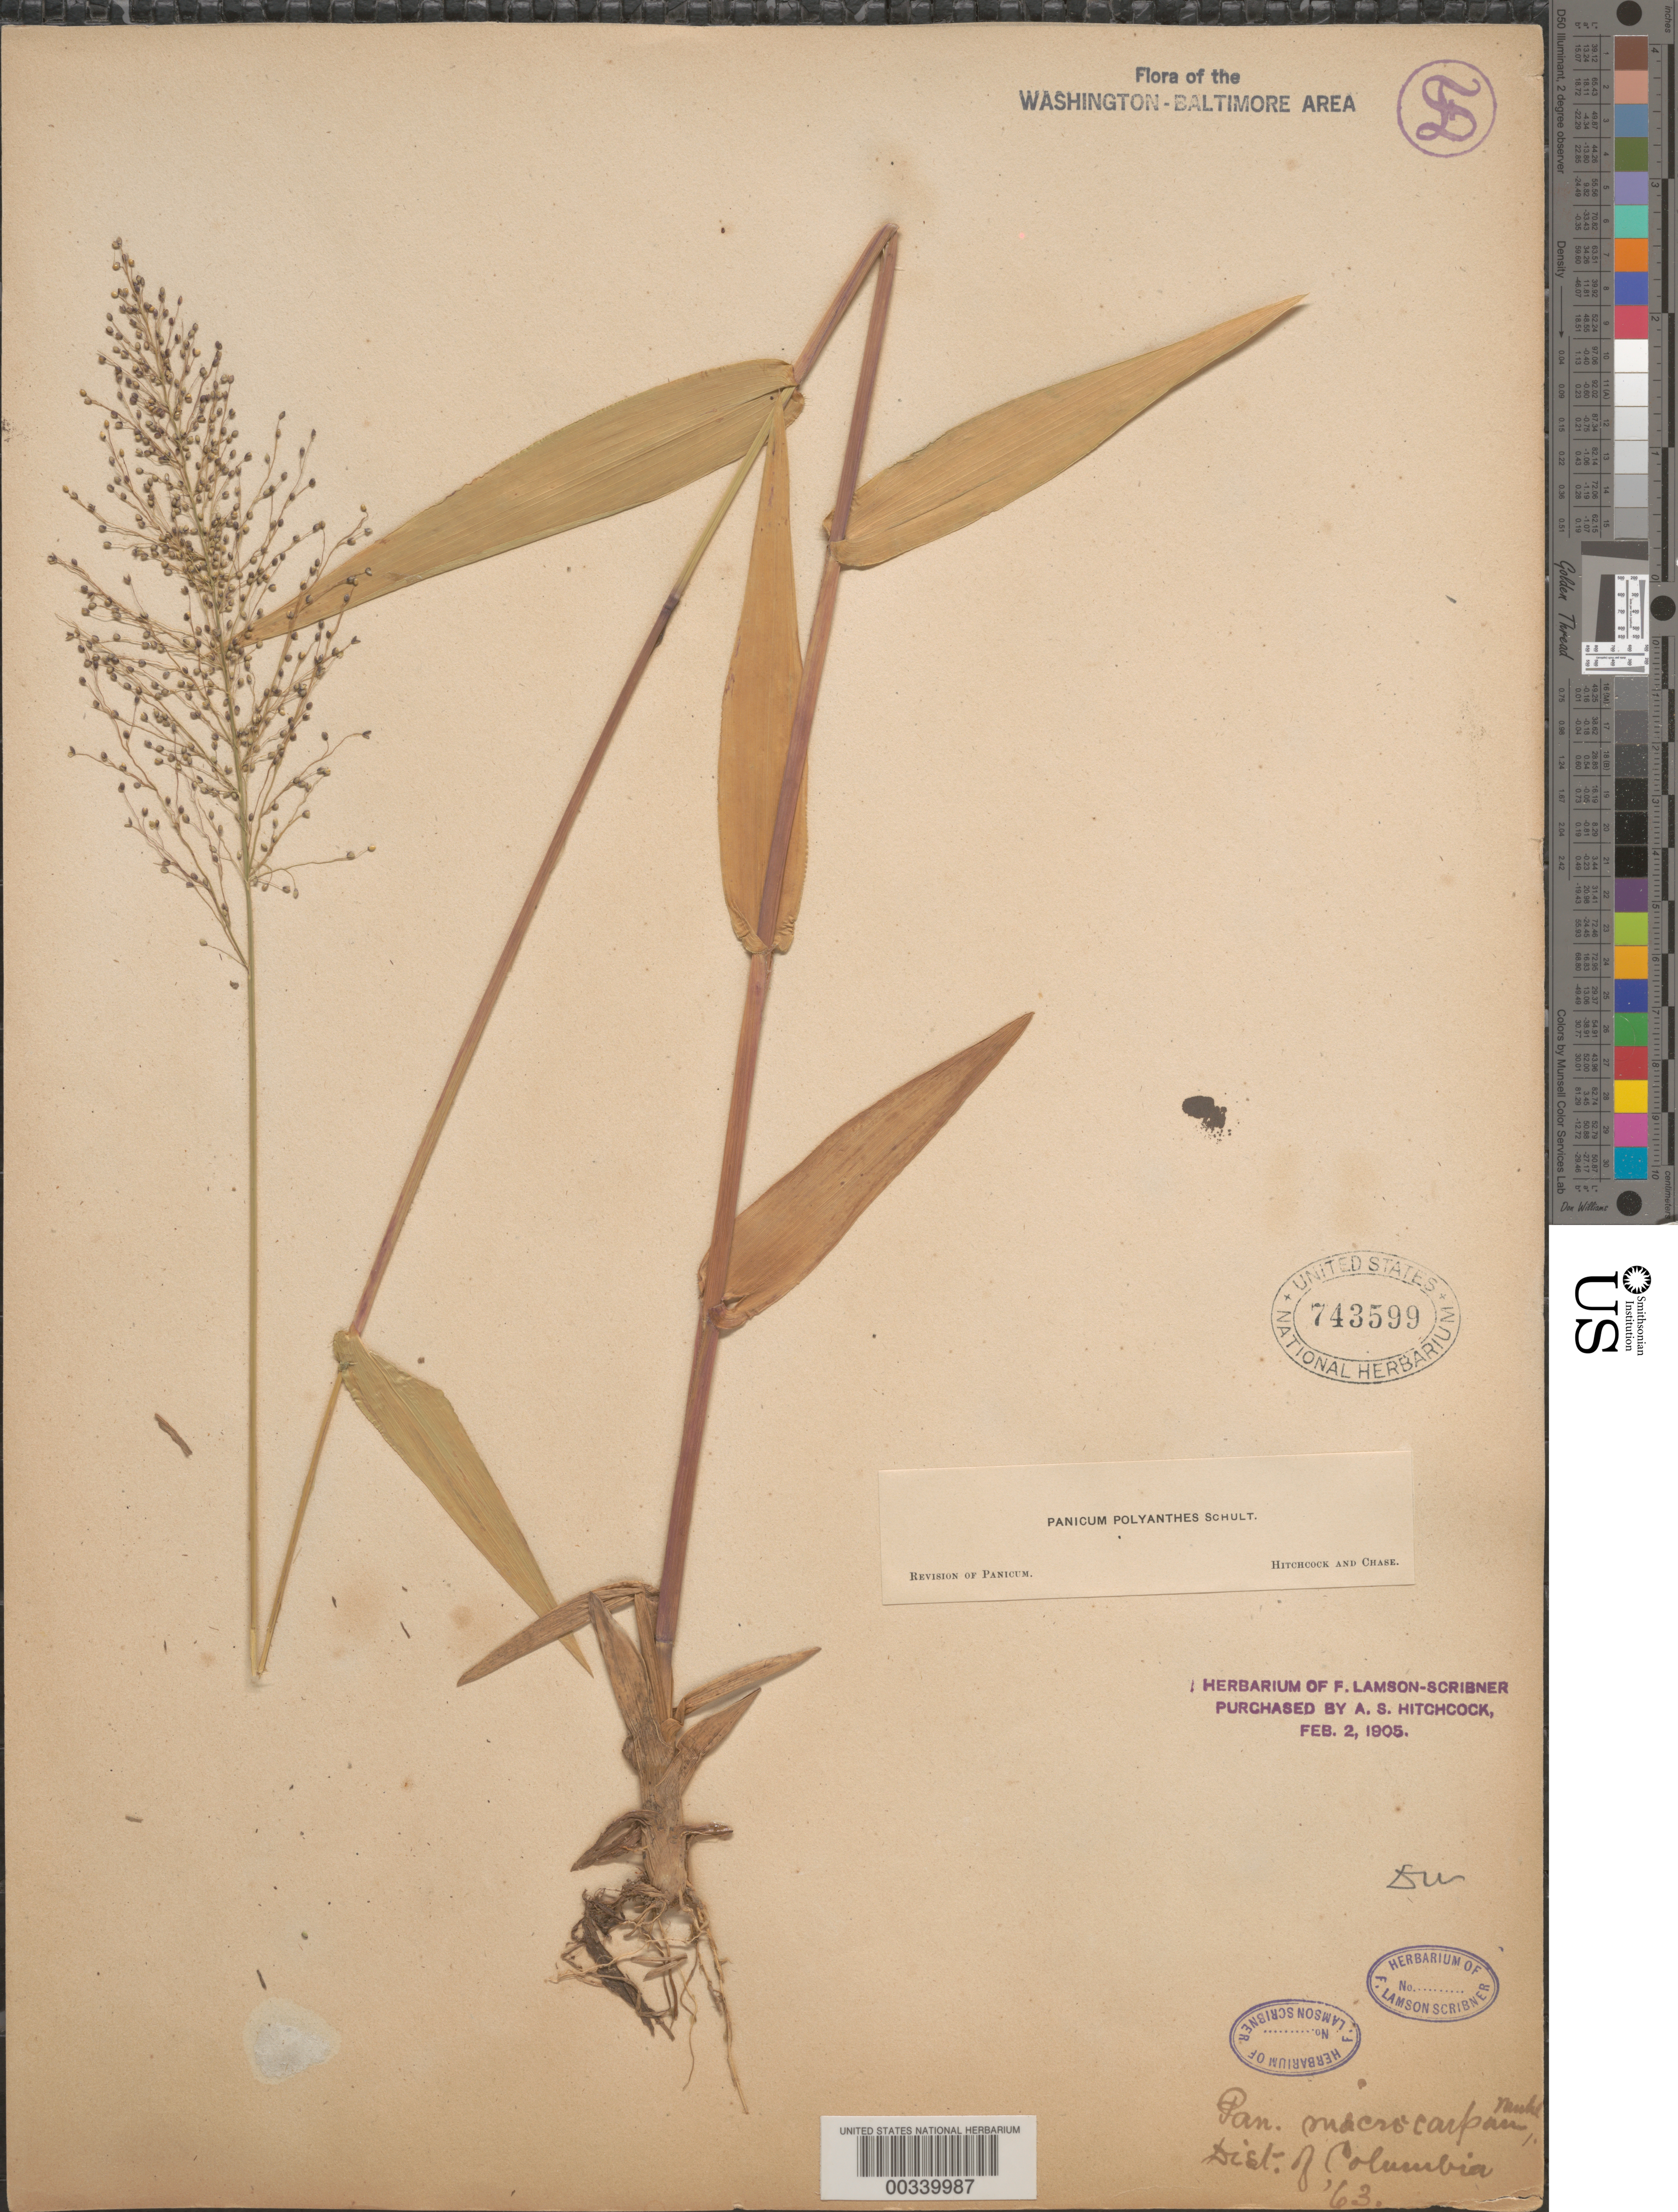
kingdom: Plantae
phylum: Tracheophyta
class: Liliopsida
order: Poales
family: Poaceae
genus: Dichanthelium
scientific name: Dichanthelium sphaerocarpon var. isophyllum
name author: (Scribn.) Gould & C.A. Clark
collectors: F. L. Scribner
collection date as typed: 1863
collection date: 1863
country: United States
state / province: District of Columbia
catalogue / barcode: US 743599